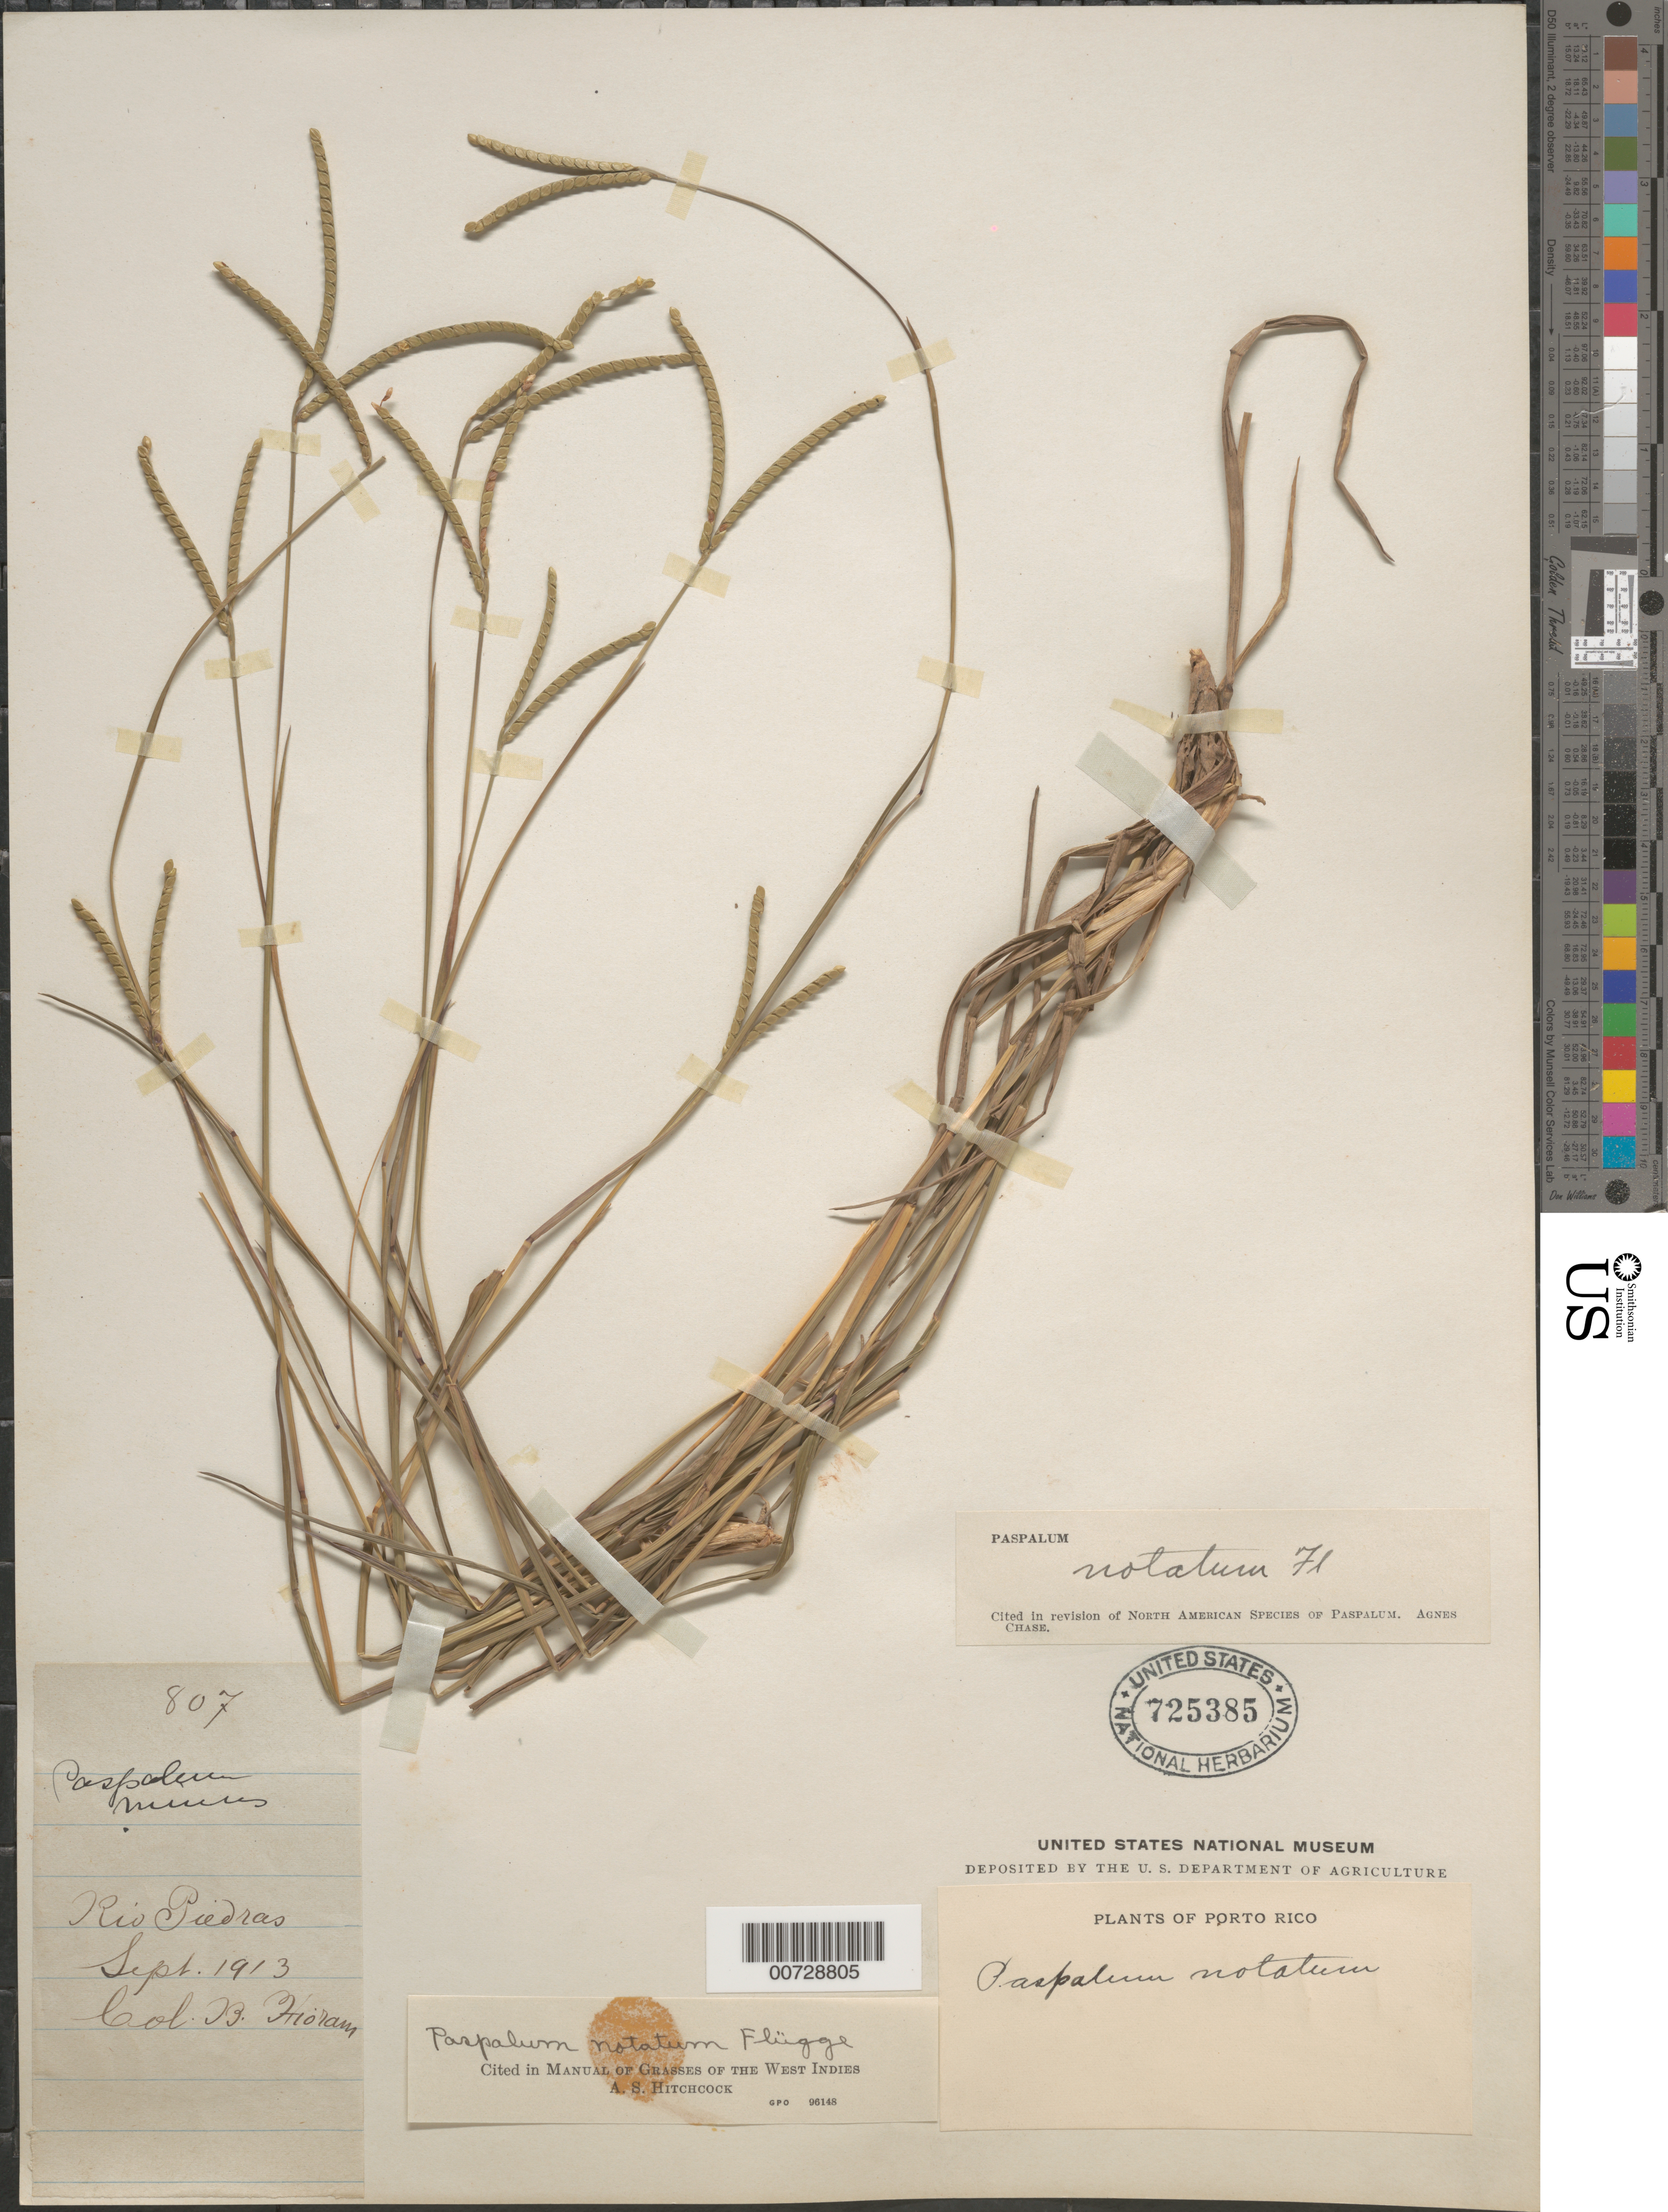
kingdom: Plantae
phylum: Tracheophyta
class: Liliopsida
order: Poales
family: Poaceae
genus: Paspalum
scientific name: Paspalum notatum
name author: Flüggé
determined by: Hitchcock, Albert S.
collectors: Bro. Hioram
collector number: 807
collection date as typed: Sep 1913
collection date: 1913-09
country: Puerto Rico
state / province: San Juan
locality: Rio Piedras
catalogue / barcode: US 725385